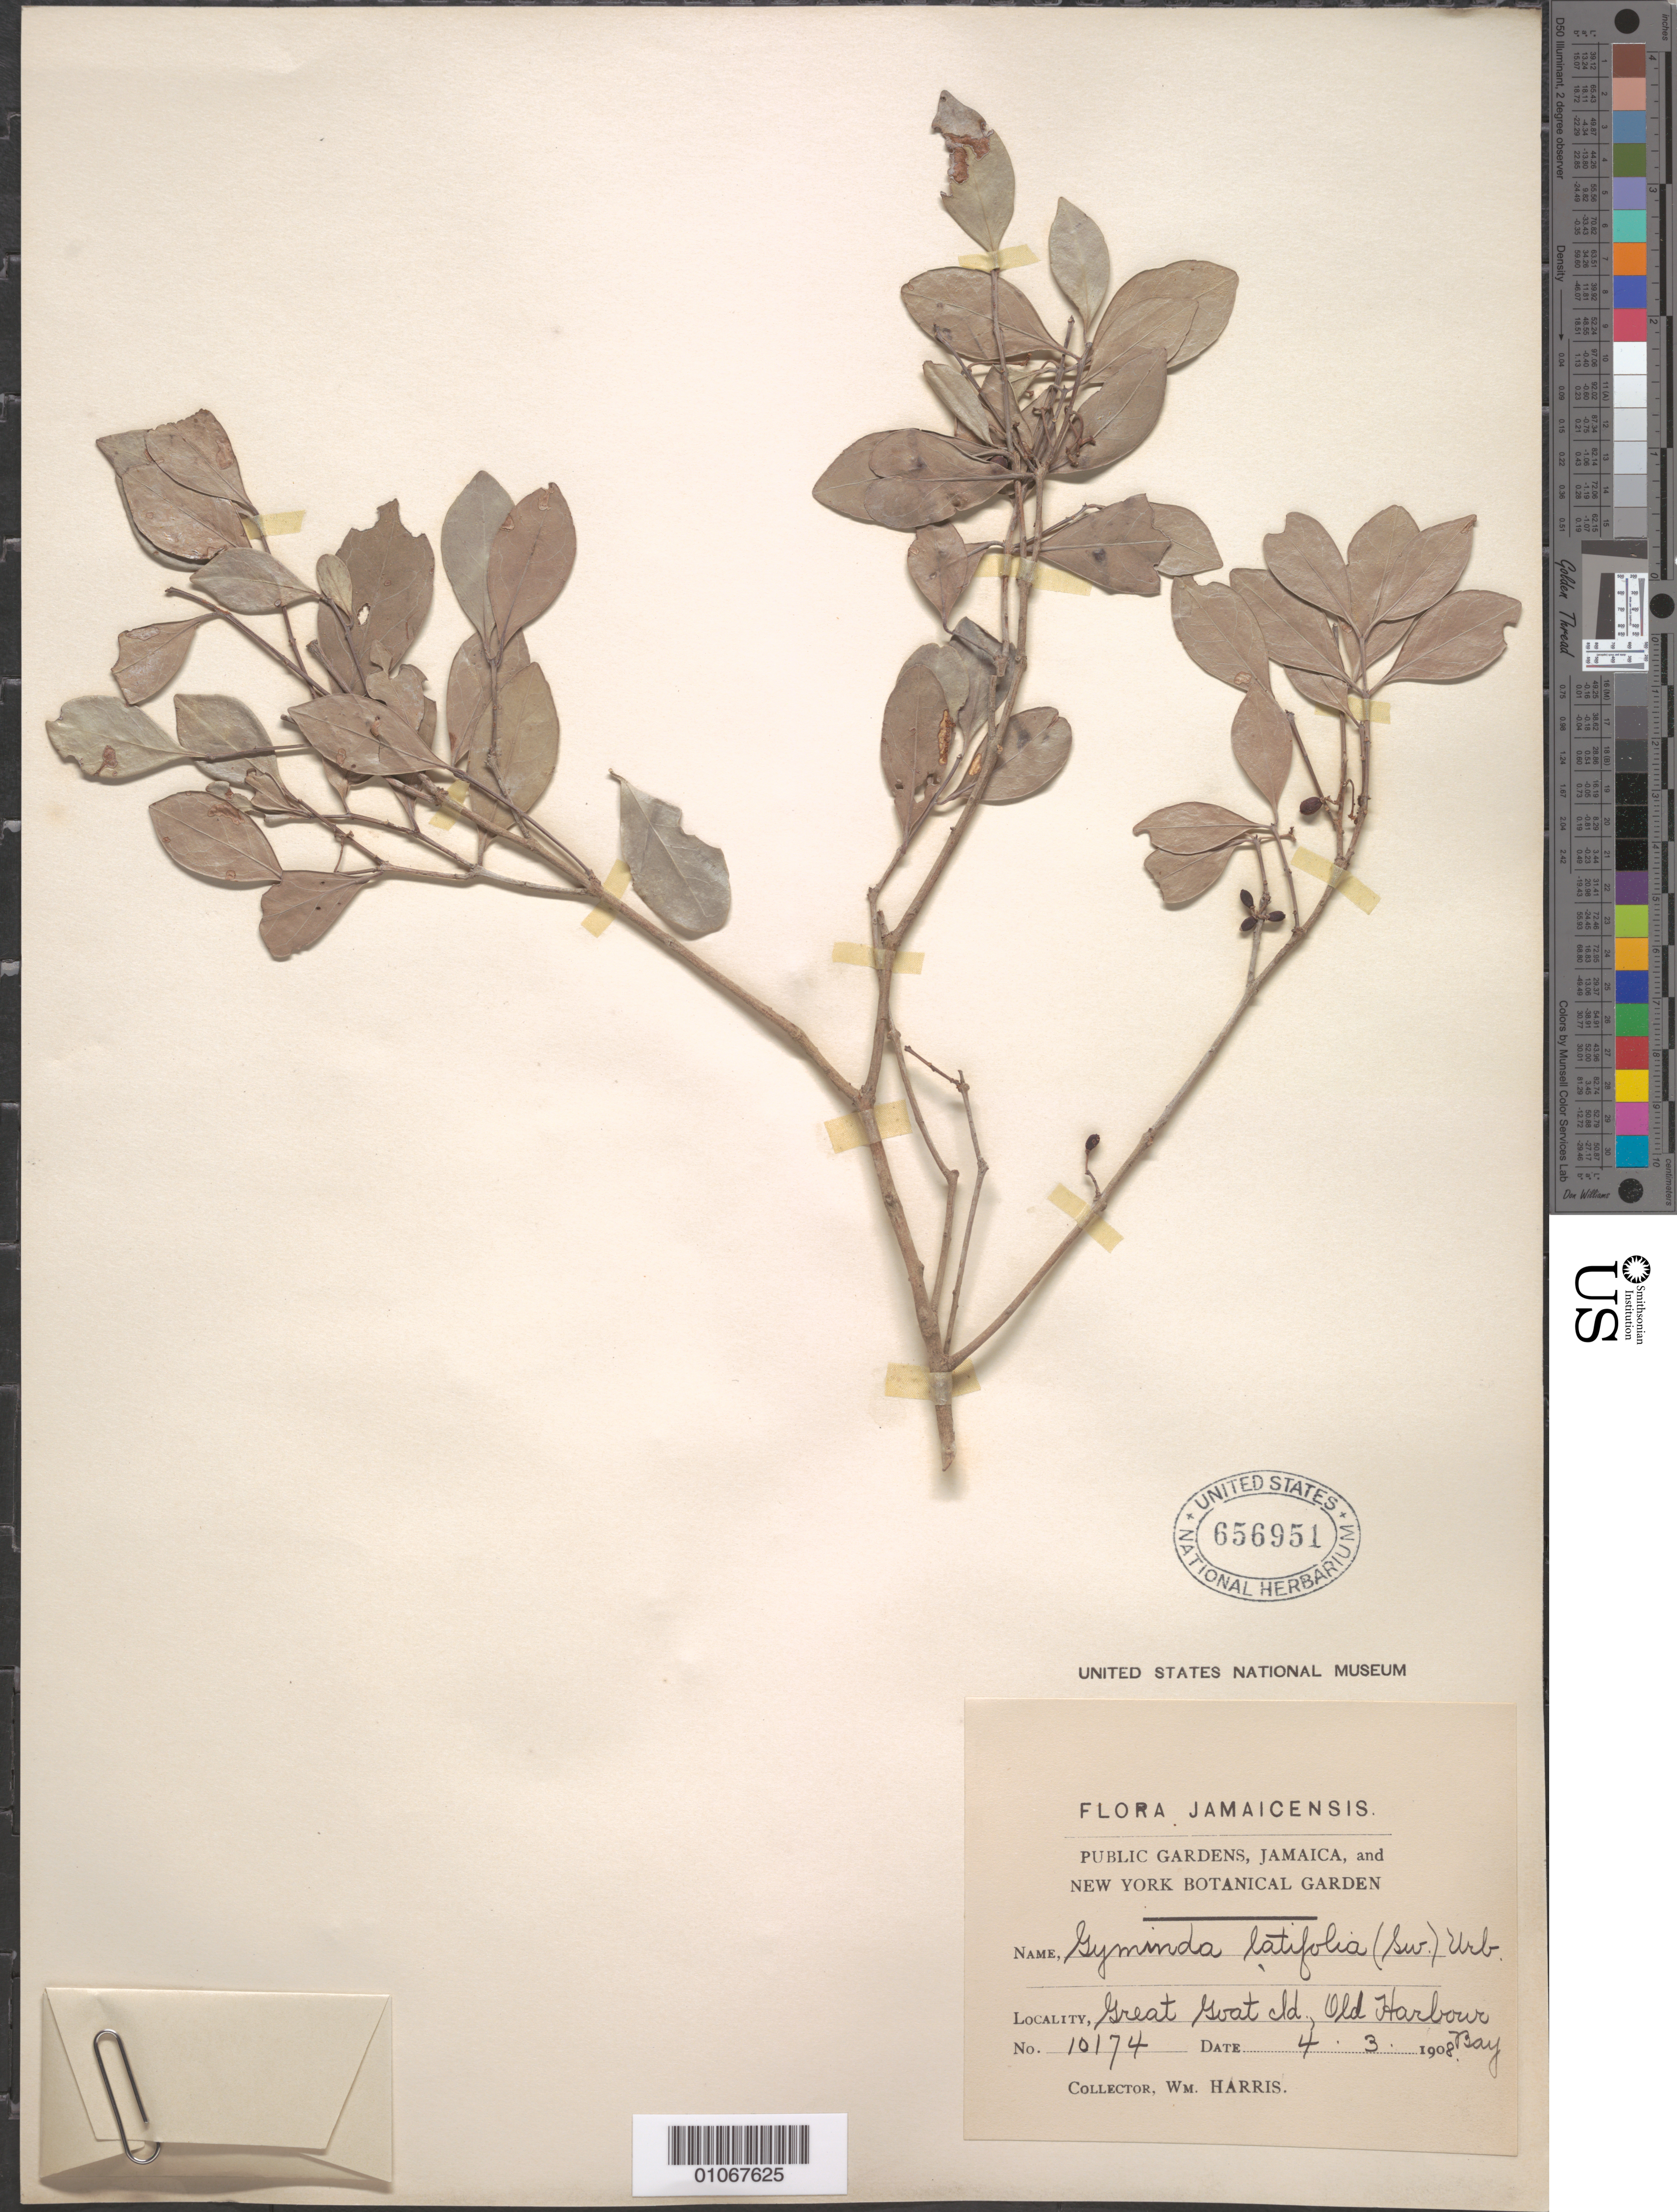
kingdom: Plantae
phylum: Tracheophyta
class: Magnoliopsida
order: Celastrales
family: Celastraceae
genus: Gyminda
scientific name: Gyminda latifolia subsp. latifolia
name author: (Sw.) Urb.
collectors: W. Harris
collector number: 10174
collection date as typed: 03 Mar 1908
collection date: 1908-03-03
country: Jamaica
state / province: Kingston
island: Jamaica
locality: Old Harbour bay.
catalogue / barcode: US 656951